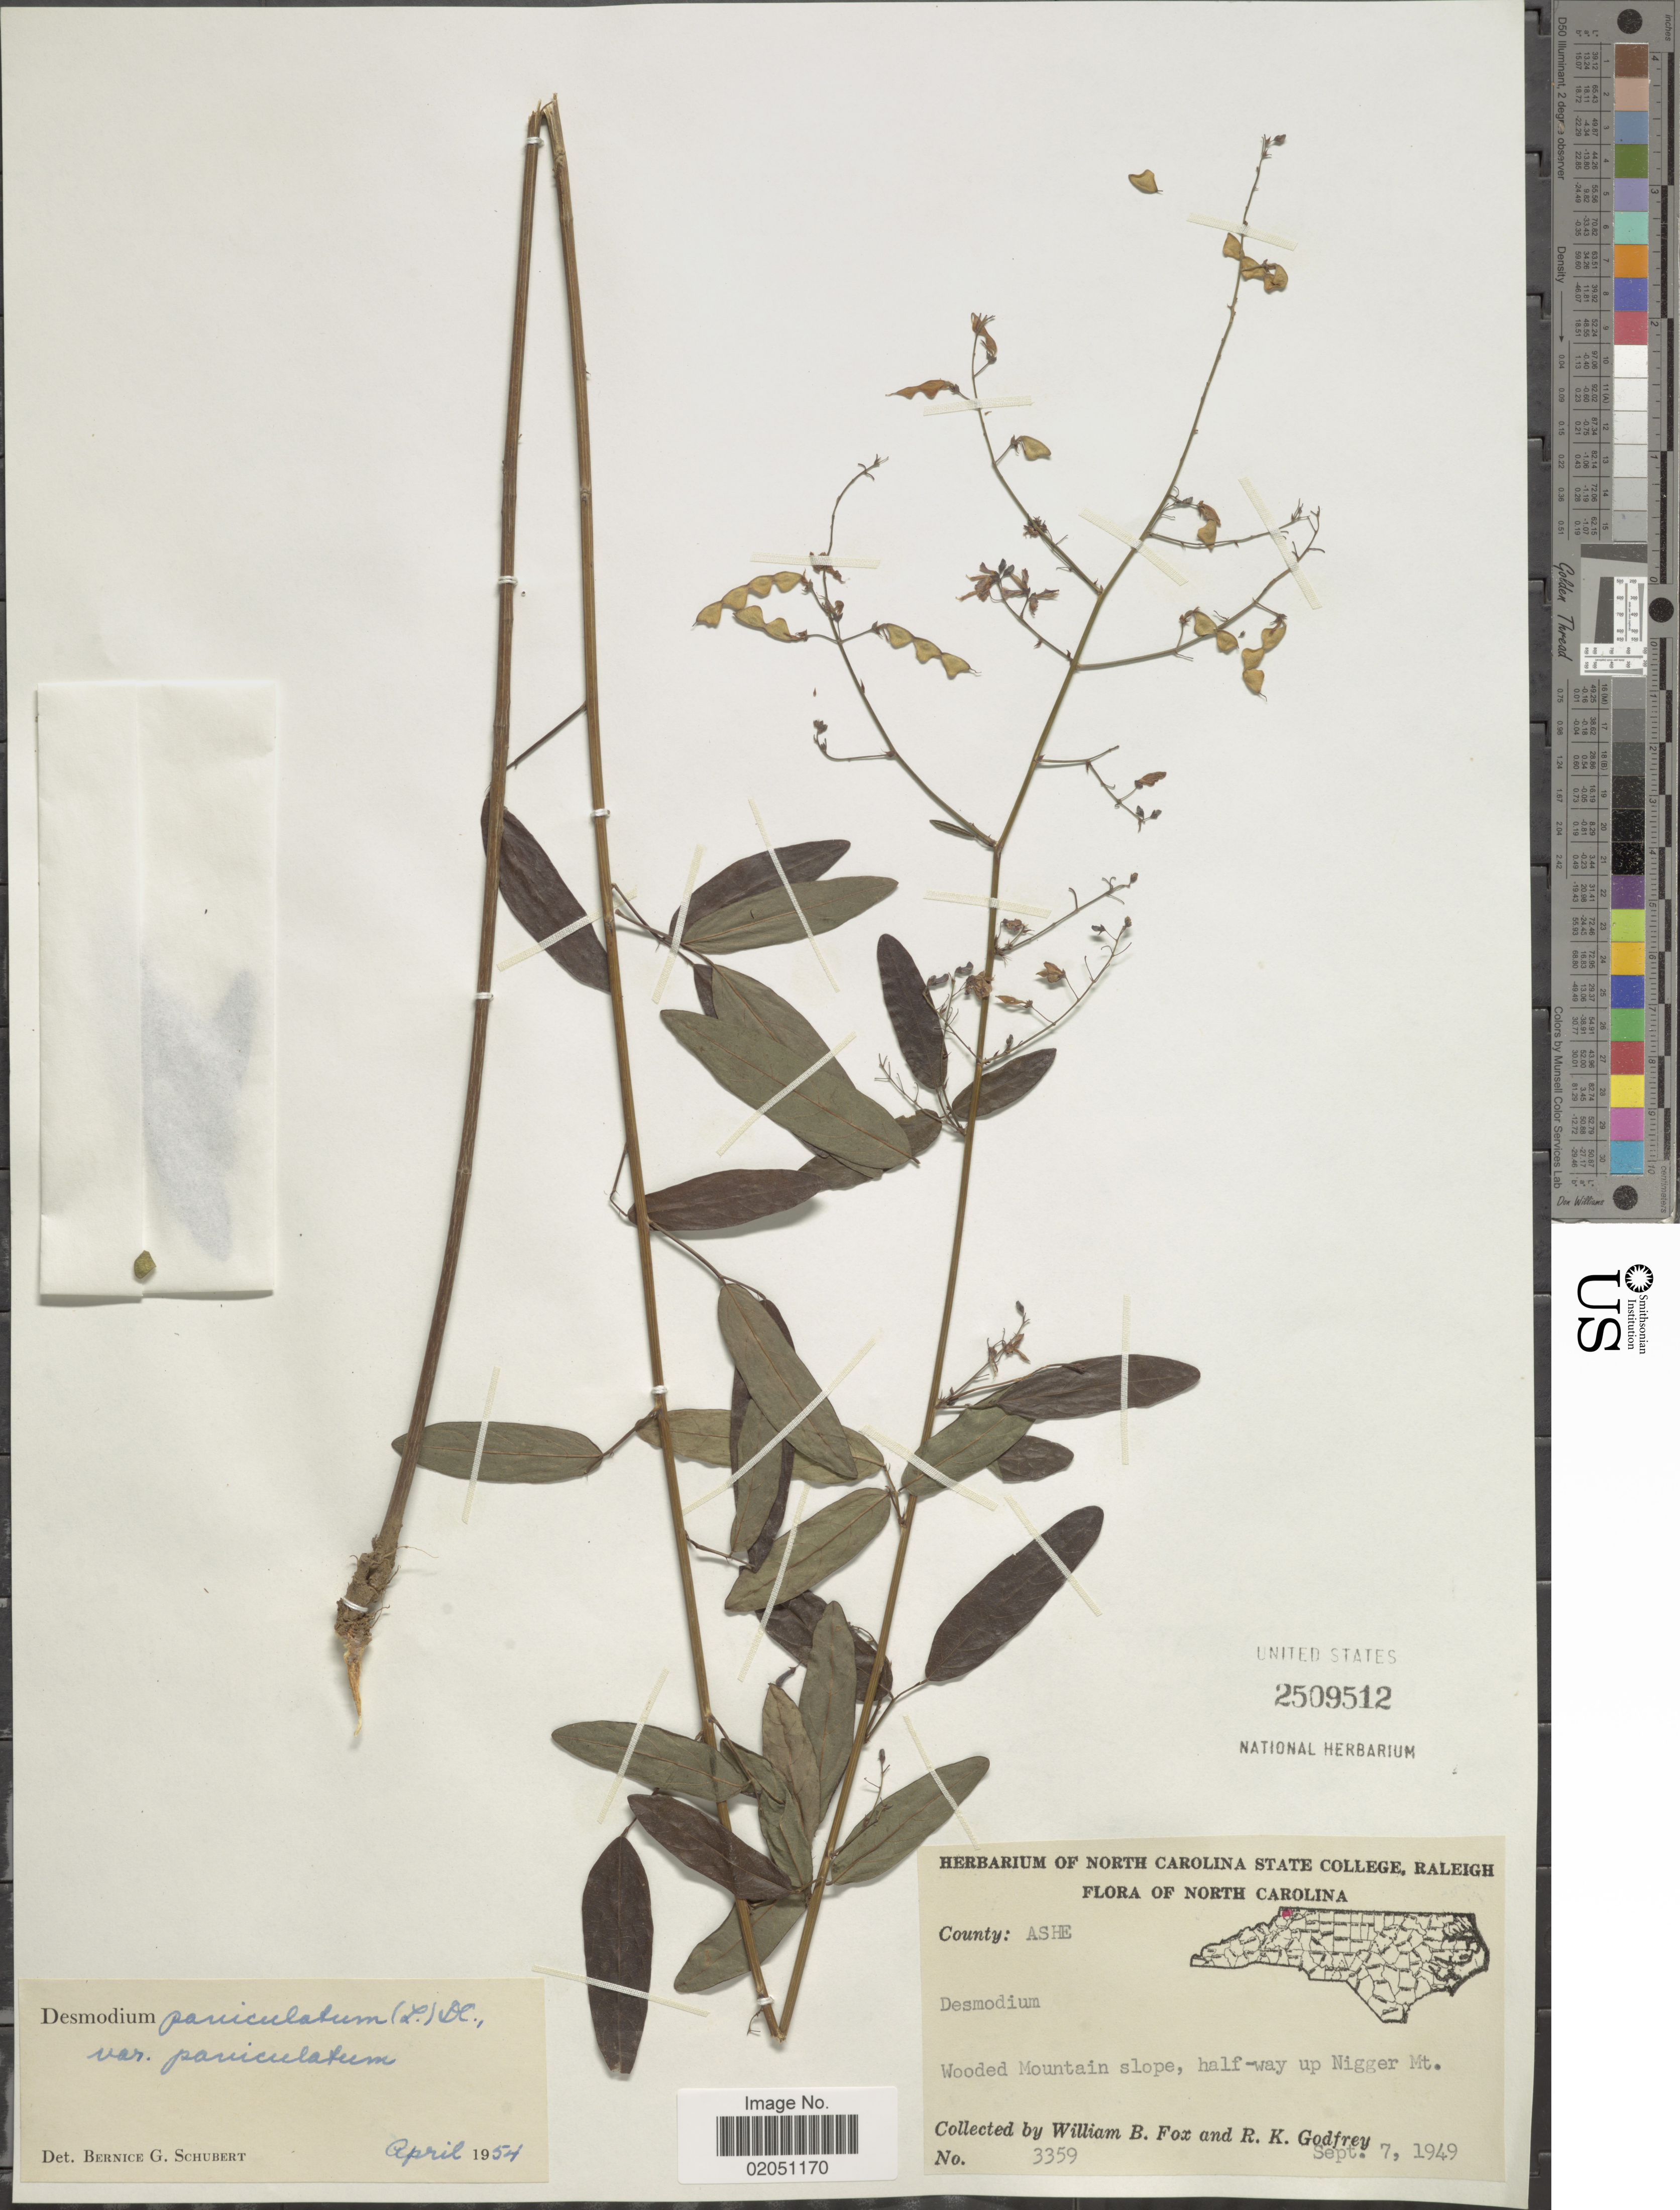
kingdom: Plantae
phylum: Tracheophyta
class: Magnoliopsida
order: Fabales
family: Fabaceae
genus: Desmodium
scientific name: Desmodium paniculatum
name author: (L.) DC.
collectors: W. B. Fox & R. K. Godfrey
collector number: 3359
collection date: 1949-09-07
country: United States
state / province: North Carolina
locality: County: Ashe, Wooded Mountain slope, half-way up Nigger Mt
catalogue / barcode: US 2509512